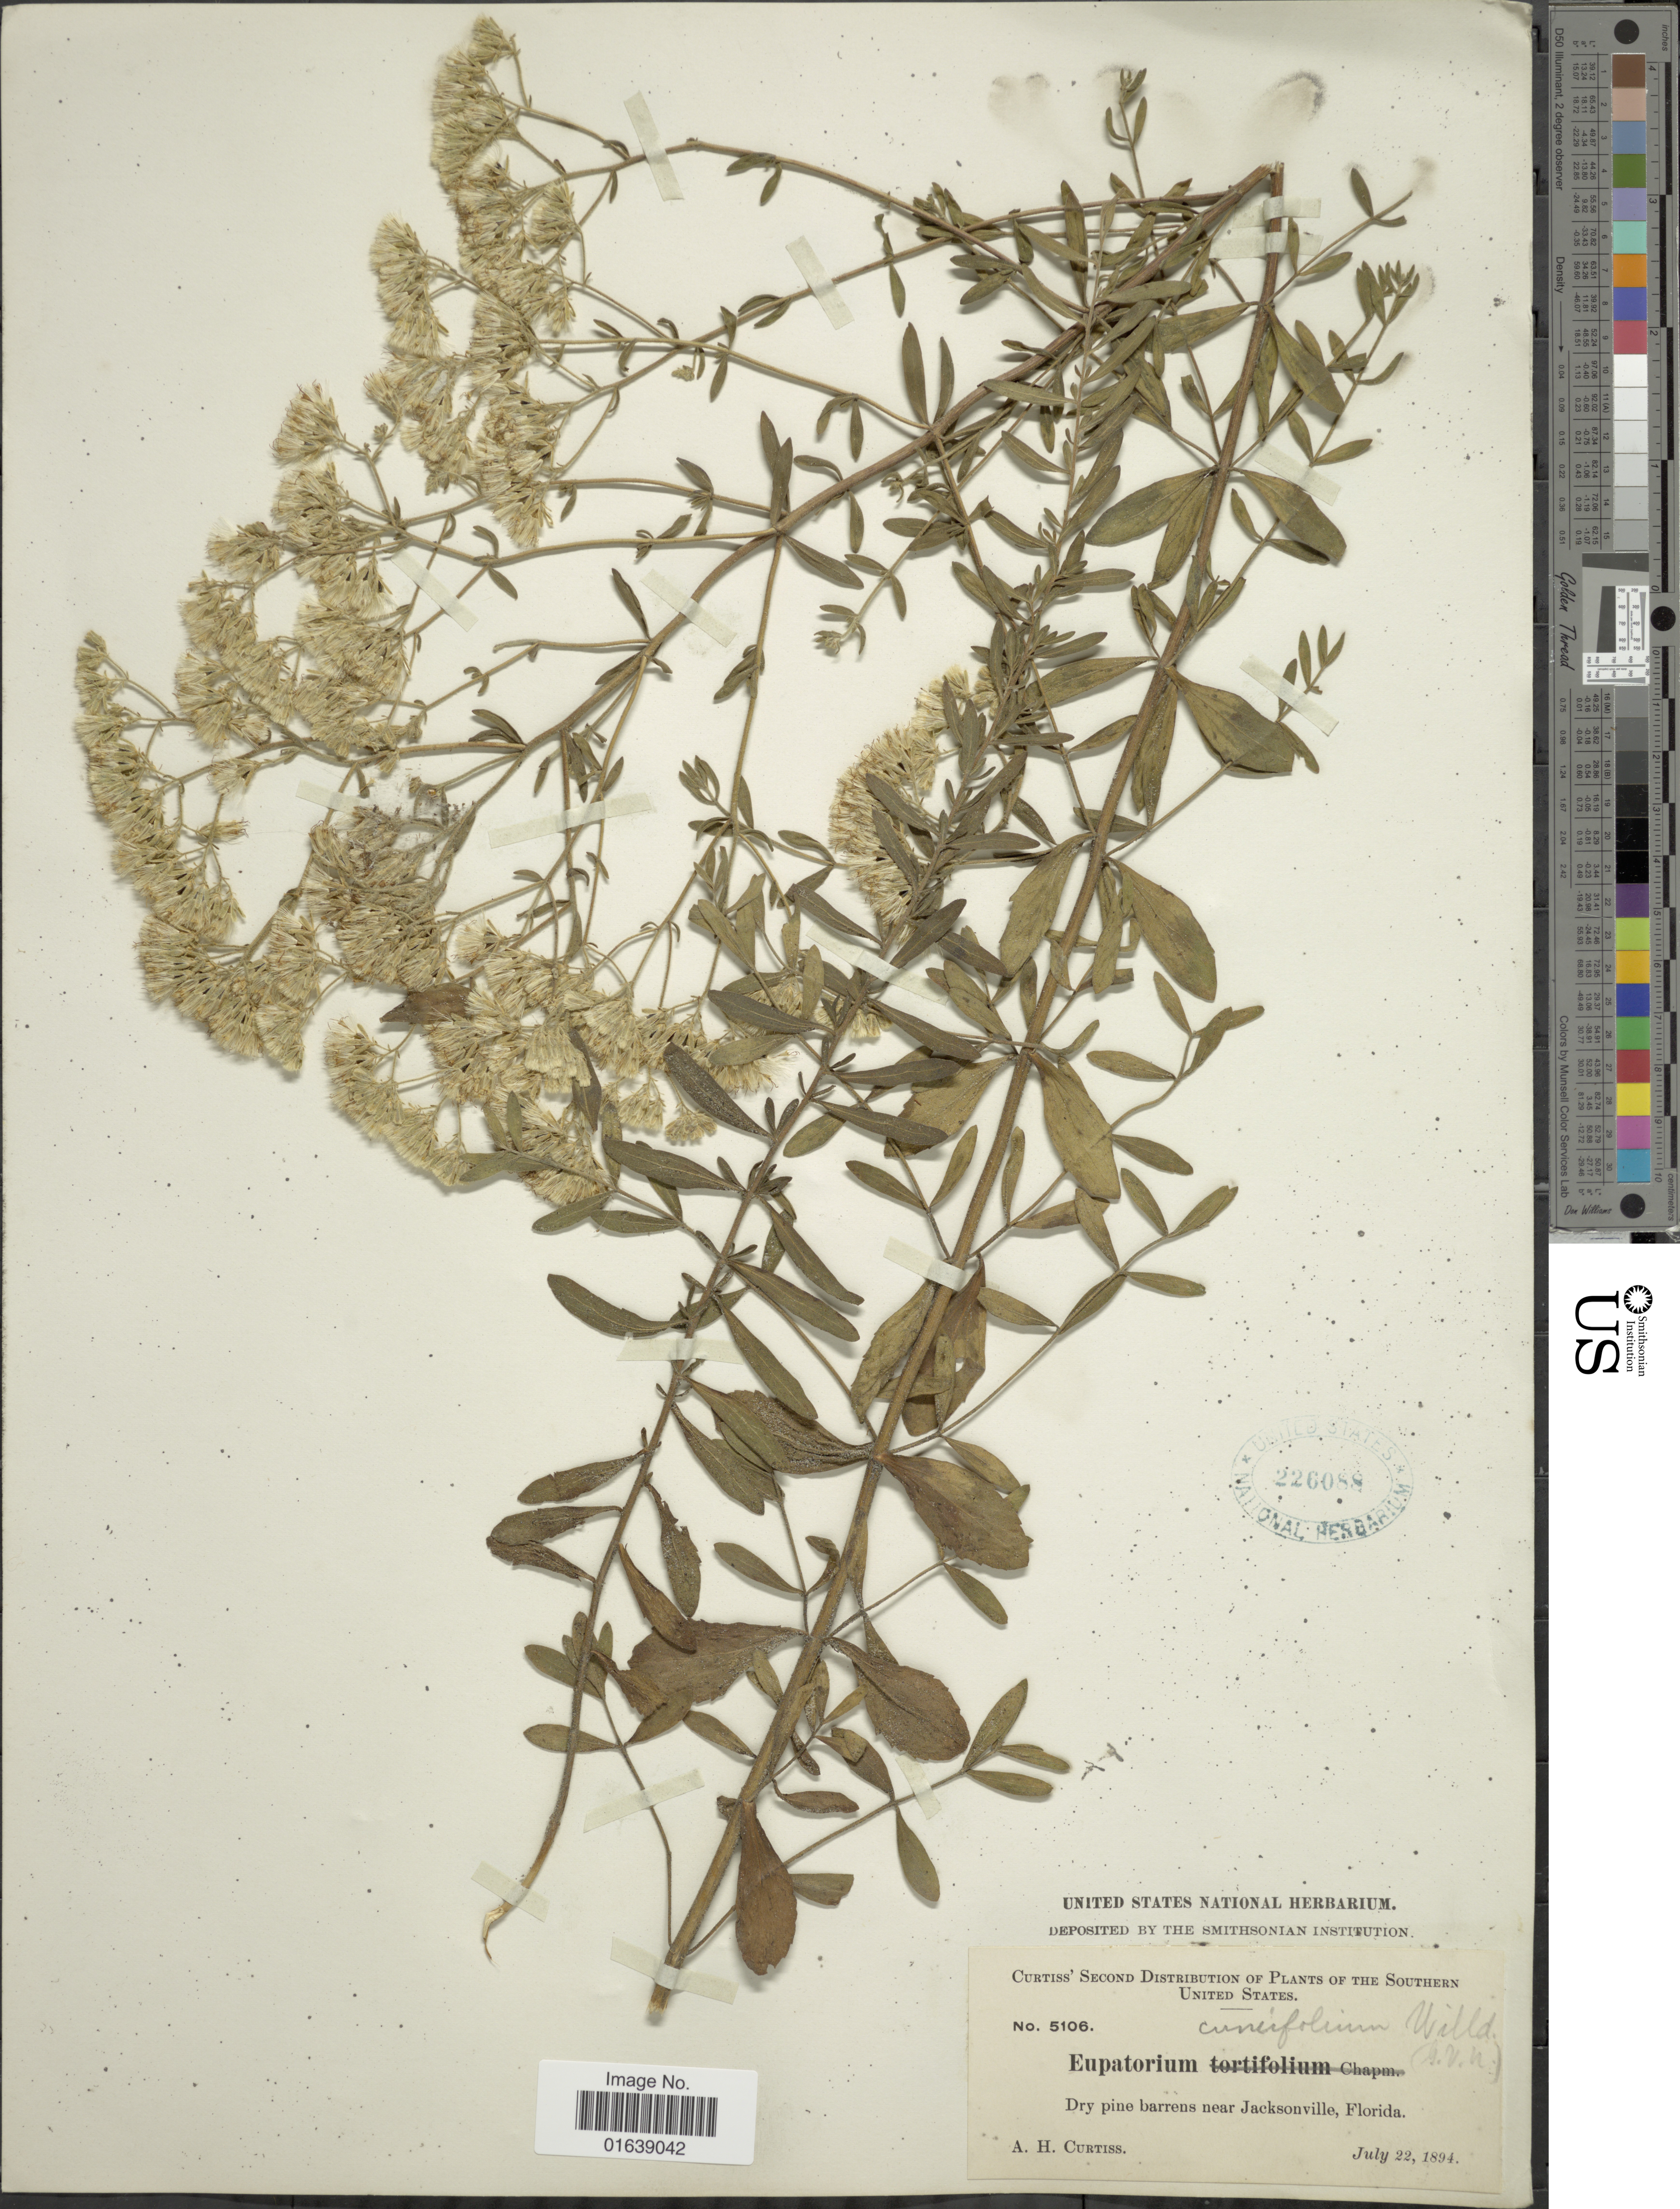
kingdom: Plantae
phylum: Tracheophyta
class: Magnoliopsida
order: Asterales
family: Asteraceae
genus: Eupatorium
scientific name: Eupatorium cuneifolium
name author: Willd.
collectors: A. H. Curtiss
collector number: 5106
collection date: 1894-07-22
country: United States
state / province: Florida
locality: Dry pine barrens near Jacksonville, Florida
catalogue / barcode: US 226088